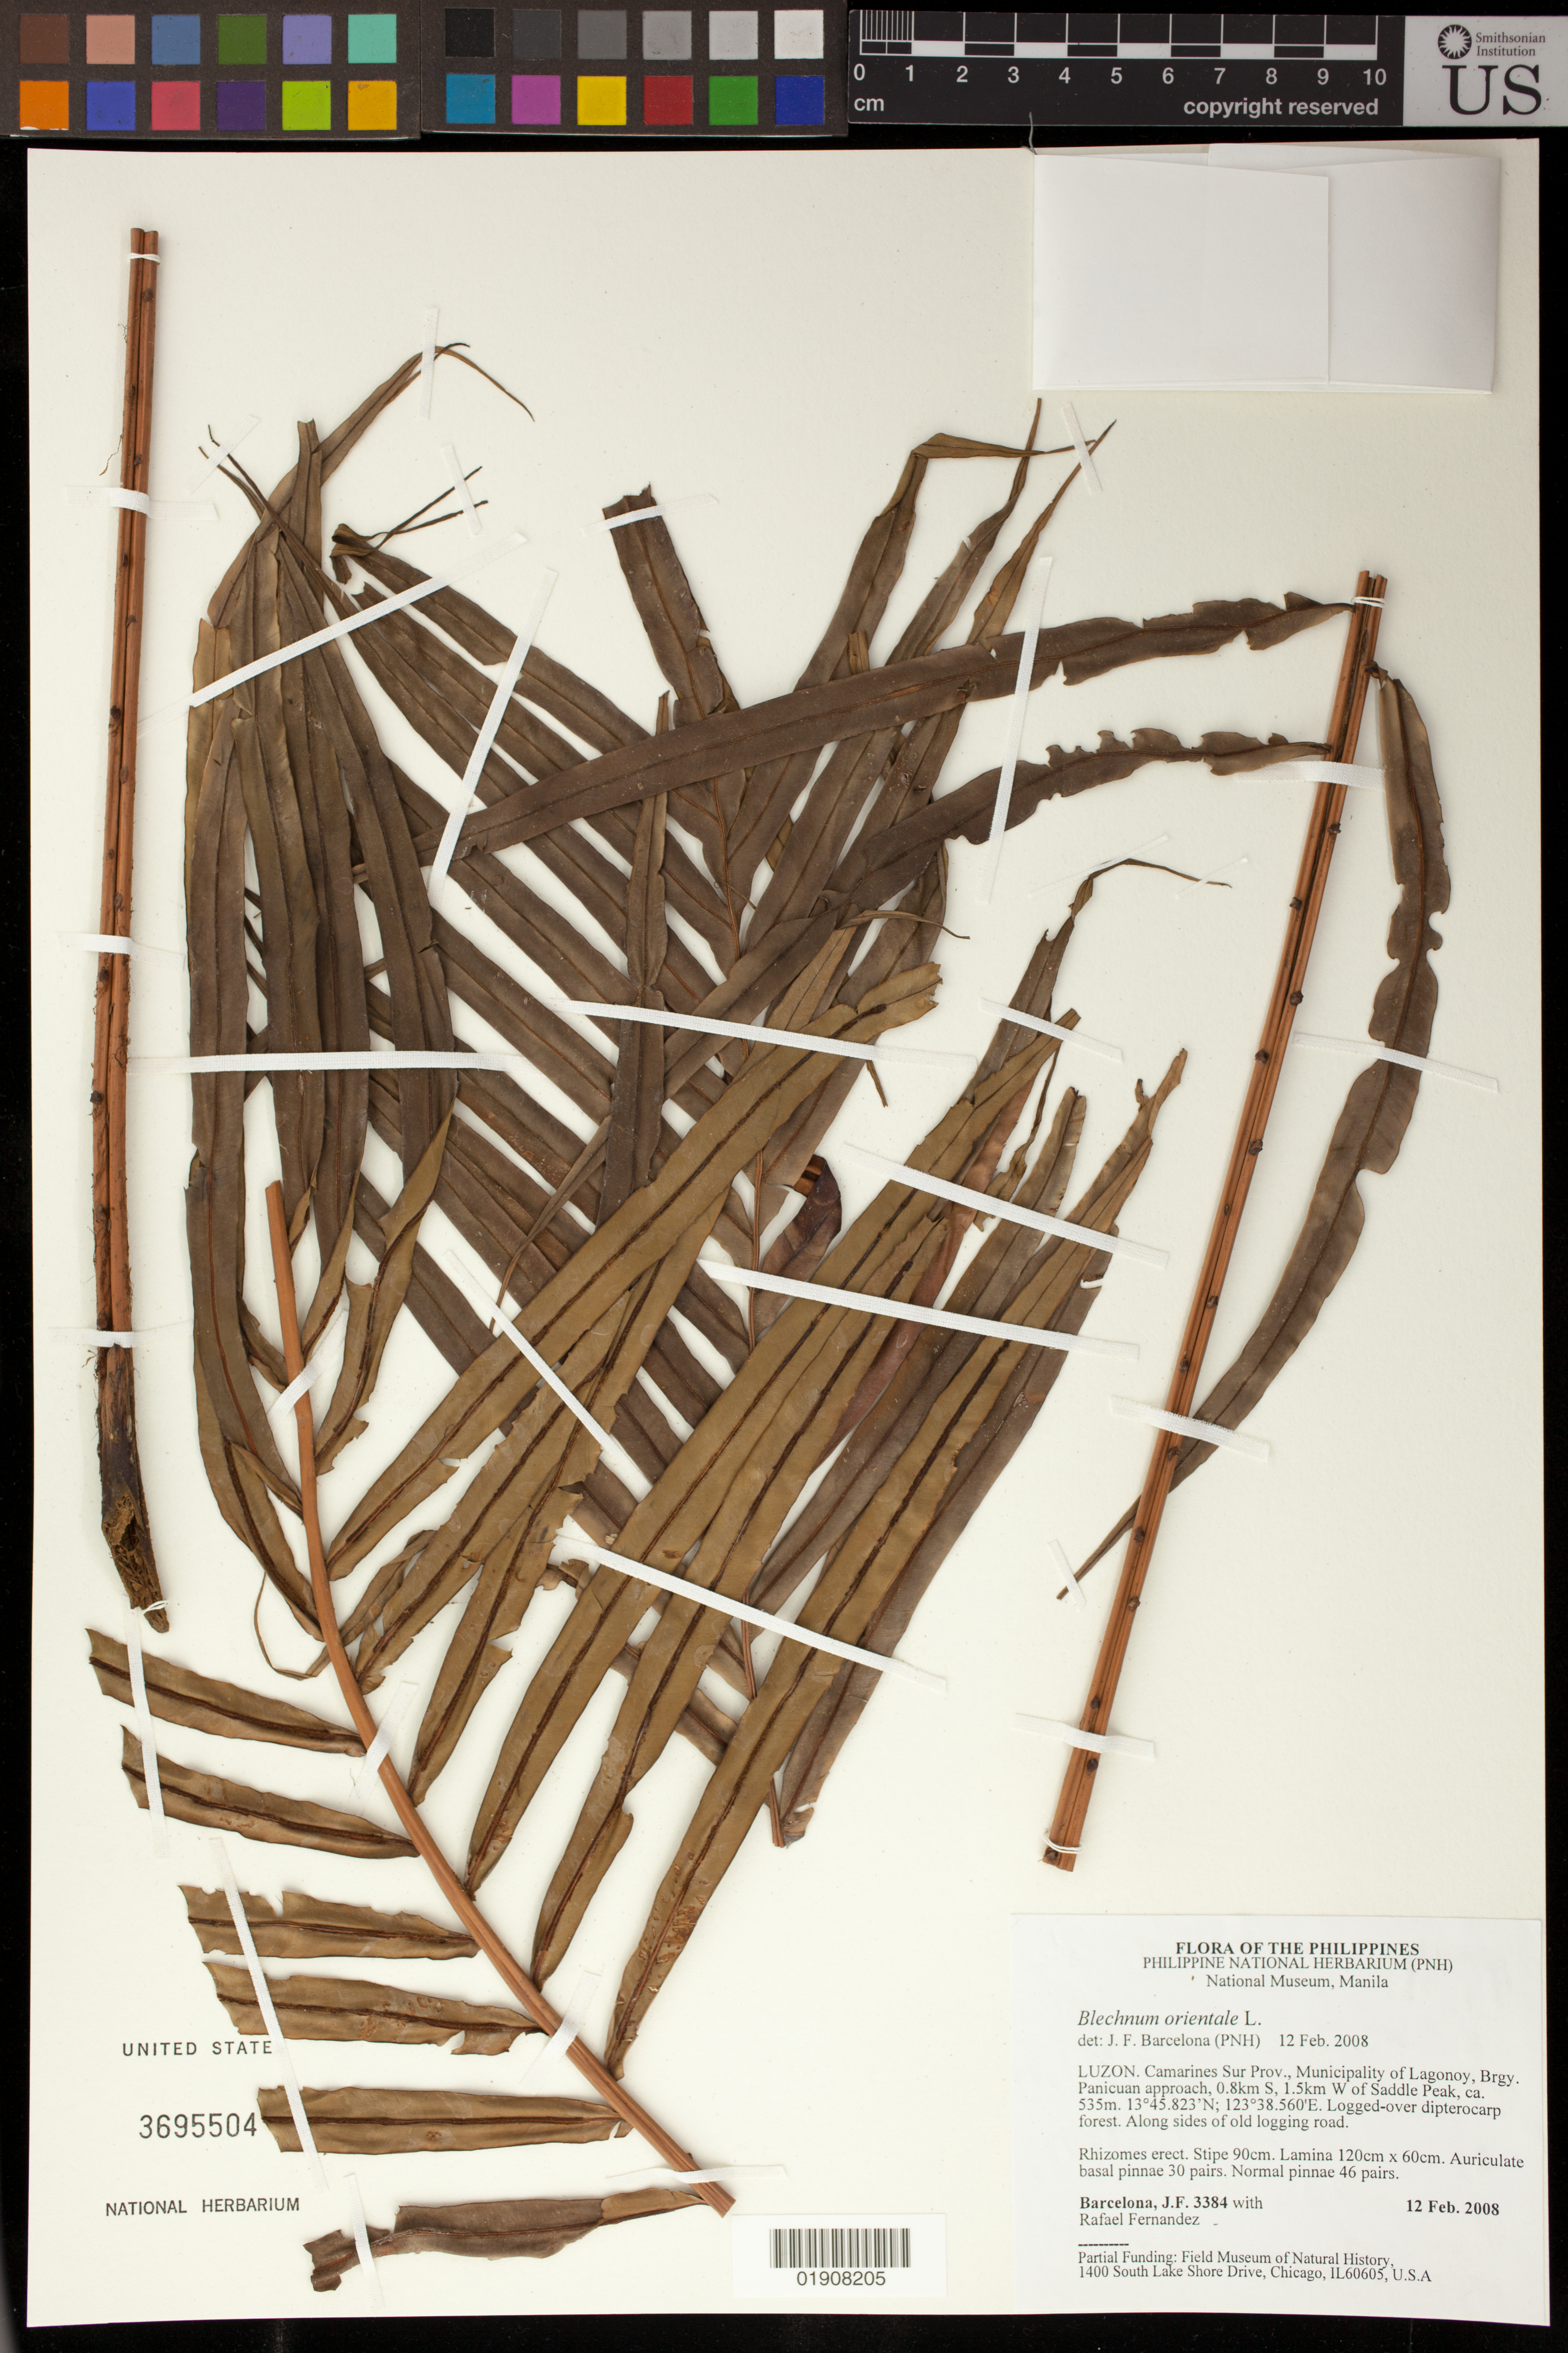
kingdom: Plantae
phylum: Tracheophyta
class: Polypodiopsida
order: Polypodiales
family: Blechnaceae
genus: Blechnum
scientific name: Blechnum orientale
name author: L.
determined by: Barcelona, J. F.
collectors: J. F. Barcelona & R. Fernandez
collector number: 3384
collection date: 2008-02-12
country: Philippines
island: Luzon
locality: Luzon, Camarines Sur Prov., Municipality of Lagonoy, Brgy. Panicuan approach, 0.8km S 1.5km W of Saddle Peak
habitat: Logged-over dipterocarp forest. Along sides of old logging road.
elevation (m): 535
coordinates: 13 45.823 N, 123 38.560 E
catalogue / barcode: US 3695504